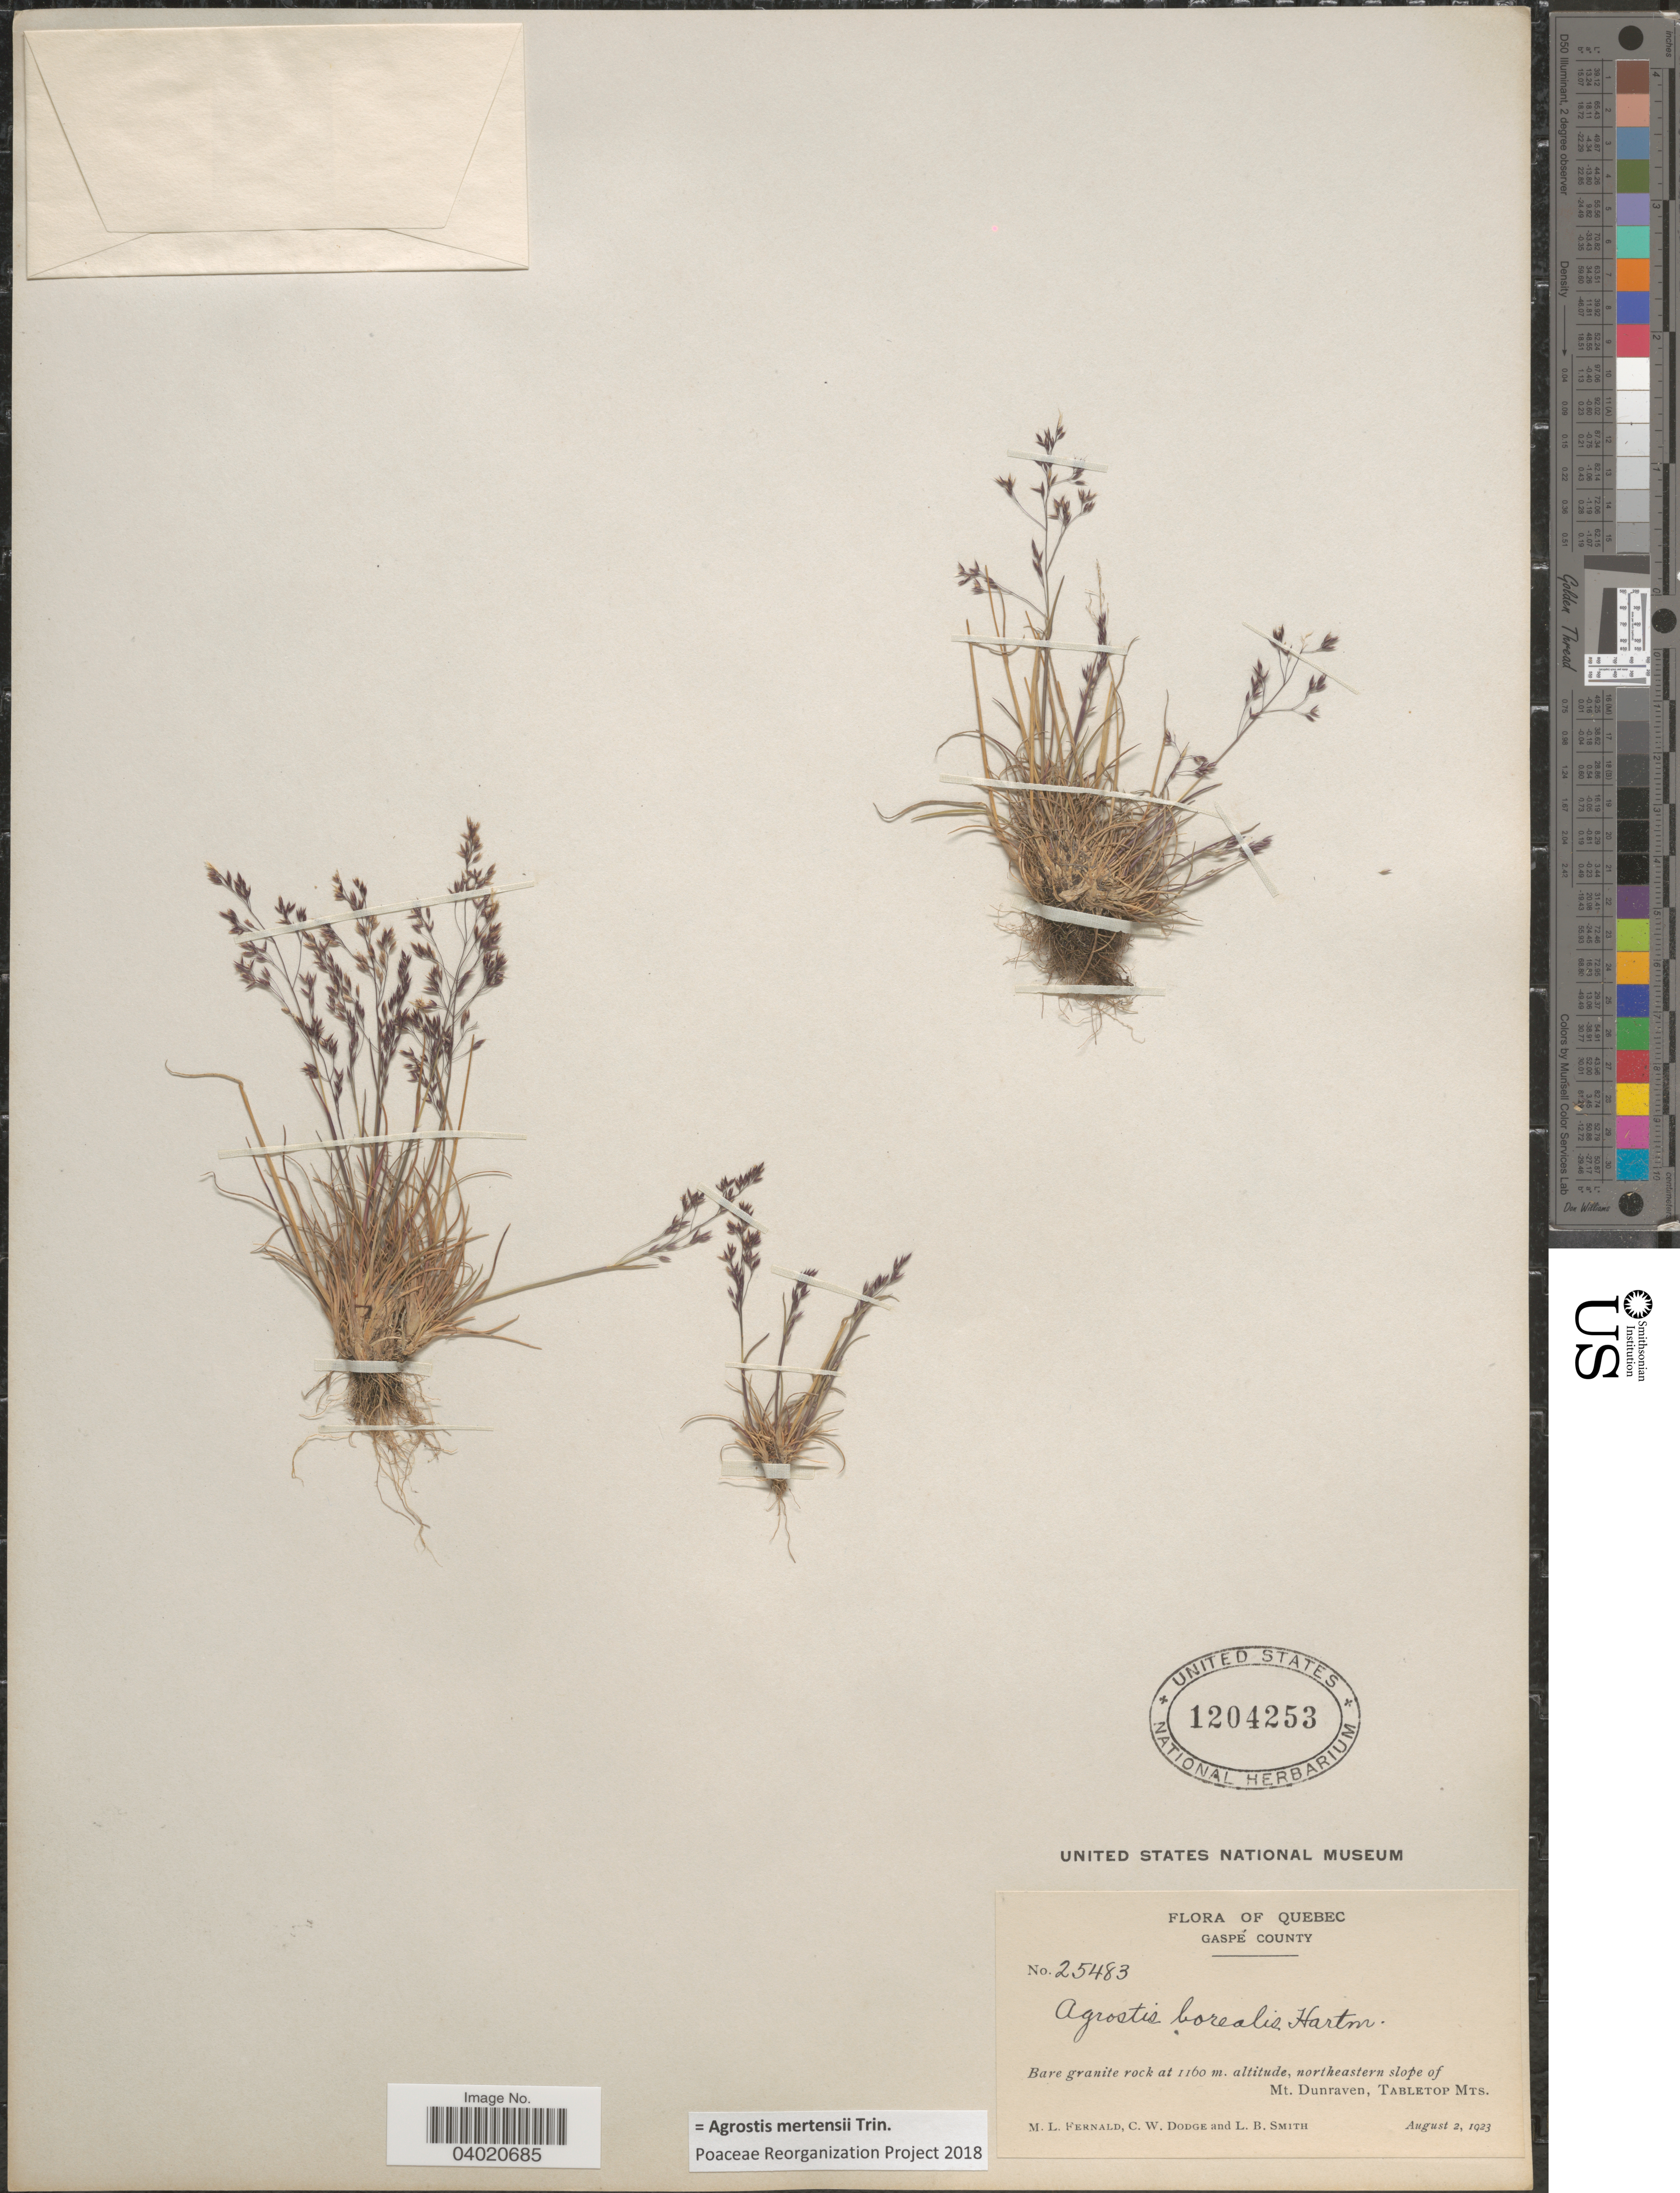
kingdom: Plantae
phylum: Tracheophyta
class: Liliopsida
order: Poales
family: Poaceae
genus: Agrostis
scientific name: Agrostis mertensii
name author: Trin.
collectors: M. L. Fernald, C. Dodge & L. Smith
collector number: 25483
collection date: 1923-08-02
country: Canada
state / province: Quebec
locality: Gaspé County. Northeastern slope of Mt. Dunraven, Tabletop Mts.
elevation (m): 1160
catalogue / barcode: US 1204253